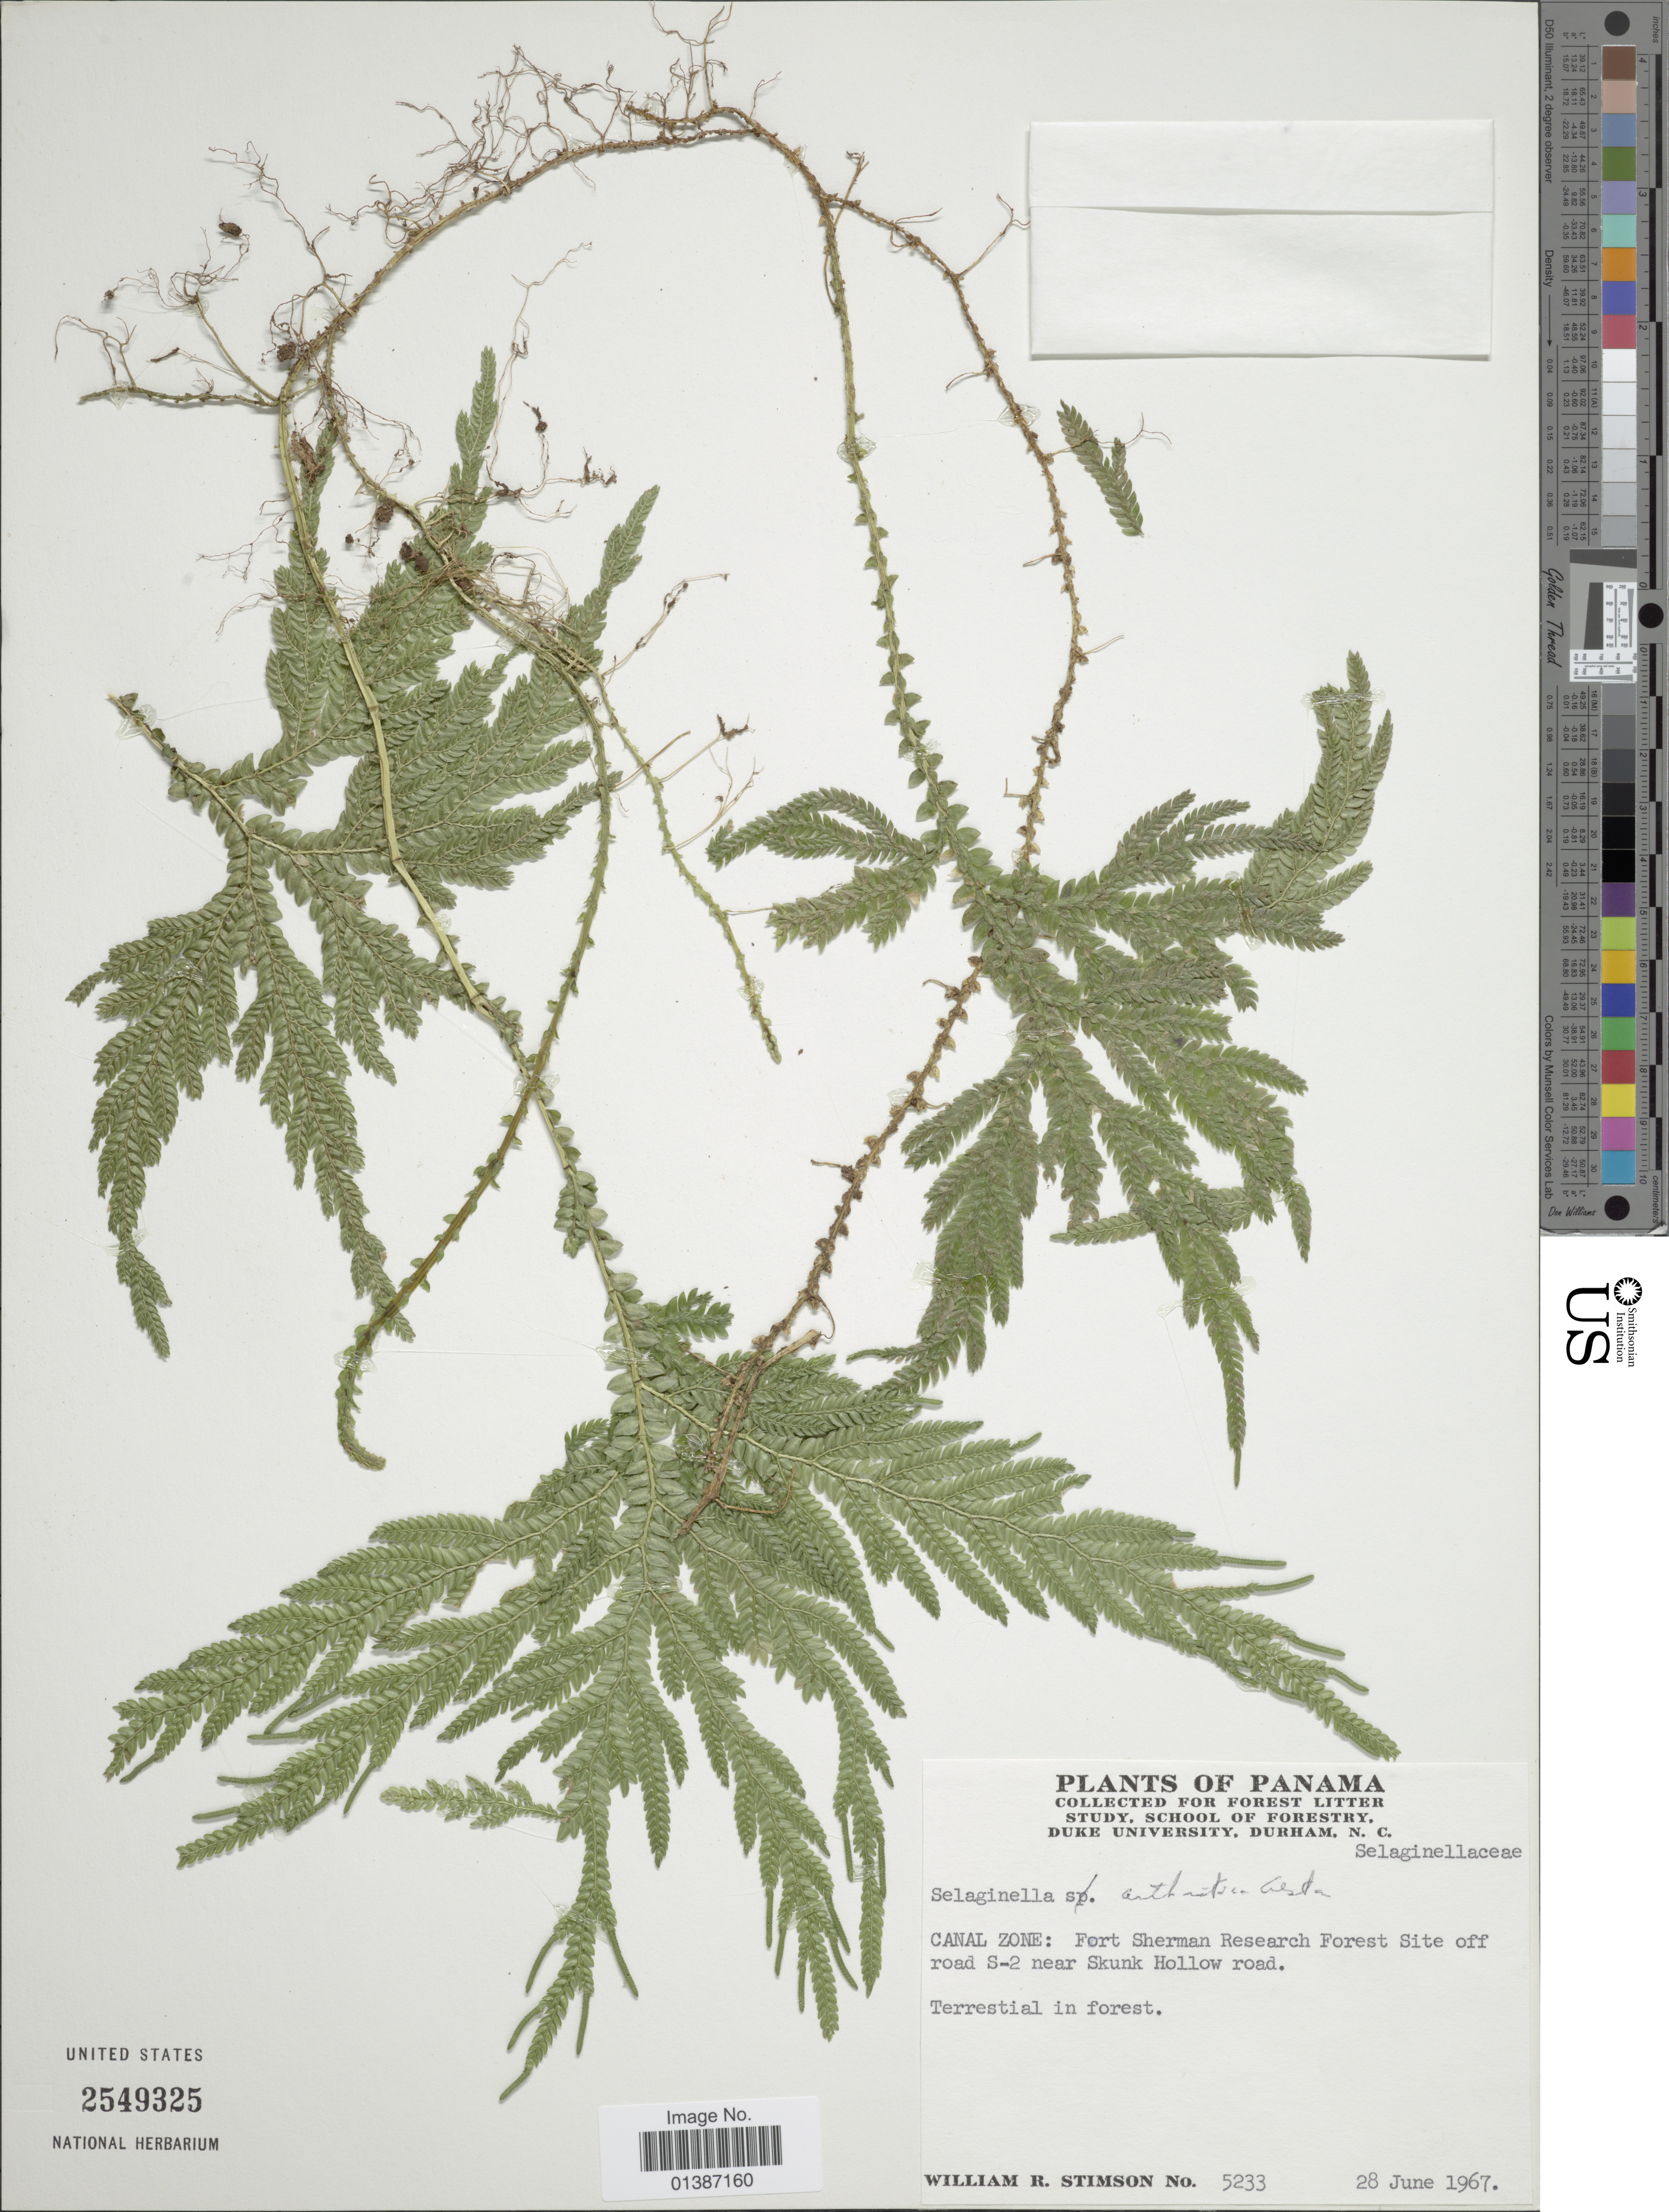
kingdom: Plantae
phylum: Tracheophyta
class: Lycopodiopsida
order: Selaginellales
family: Selaginellaceae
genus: Selaginella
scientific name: Selaginella arthritica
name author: Alston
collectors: W. R. Stimson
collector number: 5233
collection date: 1967-06-28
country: Panama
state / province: Colón / Panamá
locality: Canal Zone: Fort Sherman Research Forest Site off road S-2 near Skunk Hollow road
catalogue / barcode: US 2549325